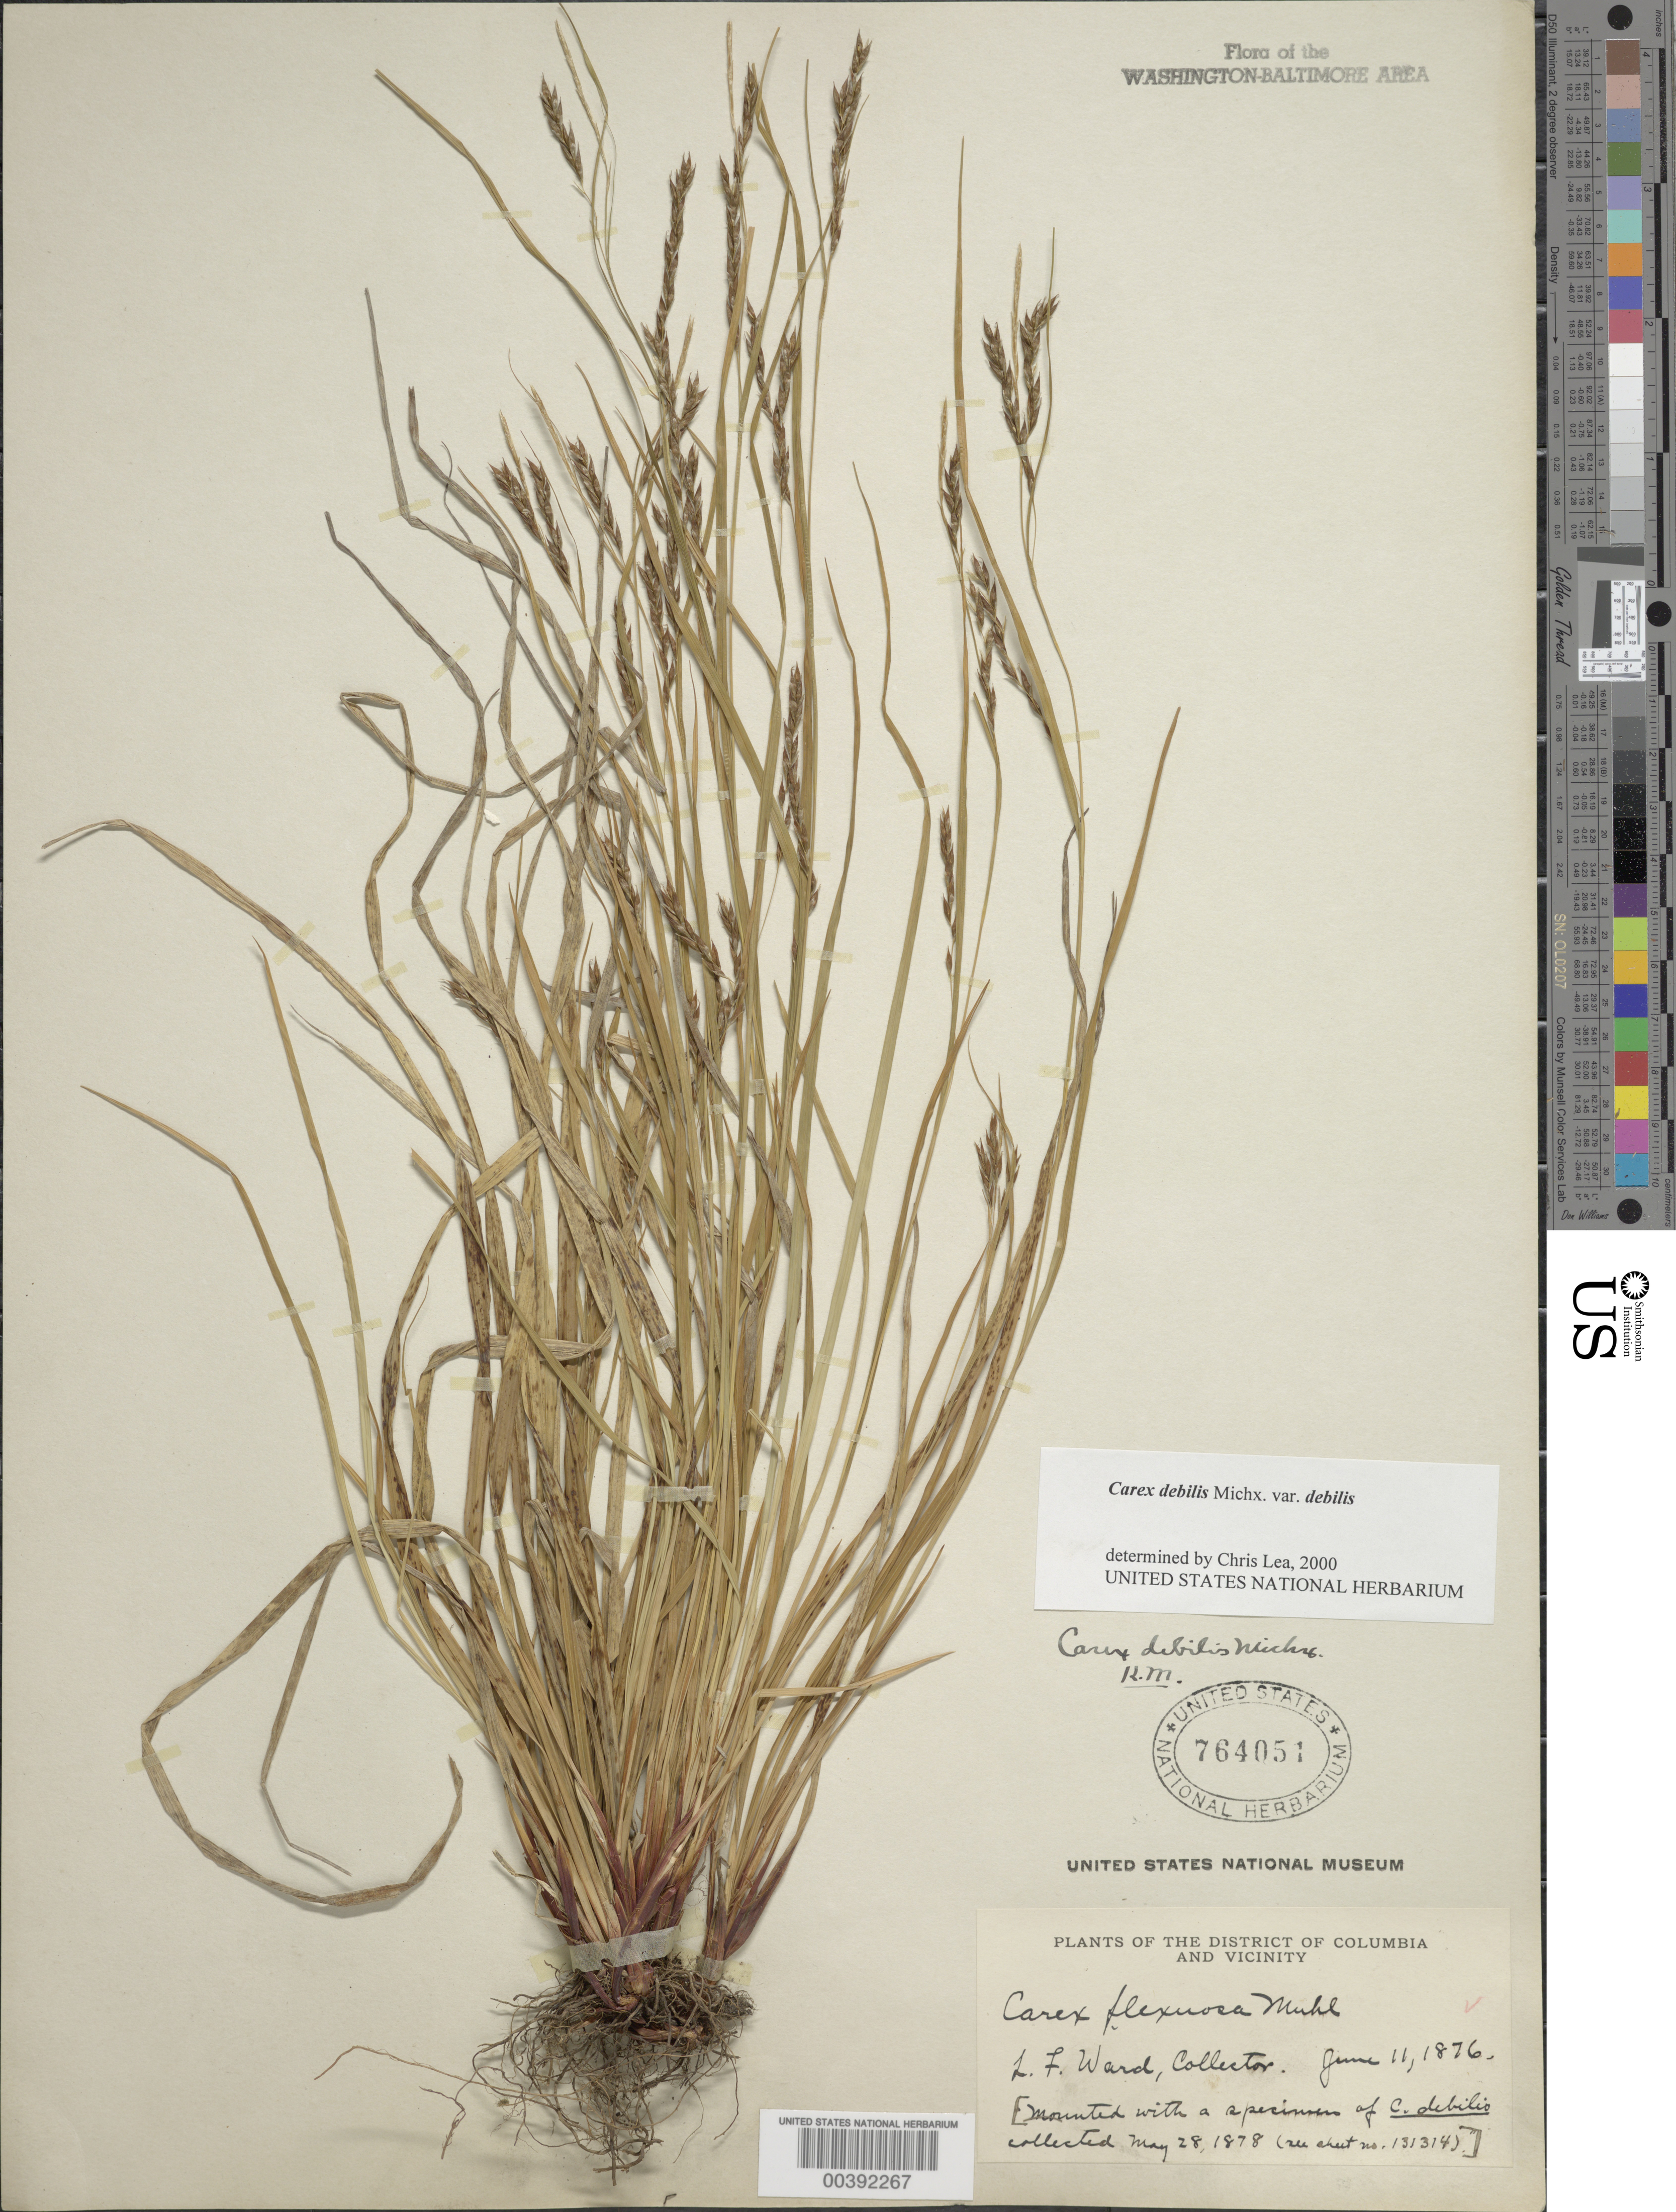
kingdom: Plantae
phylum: Tracheophyta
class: Liliopsida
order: Poales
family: Cyperaceae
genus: Carex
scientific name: Carex debilis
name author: Michx.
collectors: L. F. Ward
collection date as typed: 11 Jun 1876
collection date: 1876-06-11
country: United States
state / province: District of Columbia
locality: Washington DC Area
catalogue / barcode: US 764051